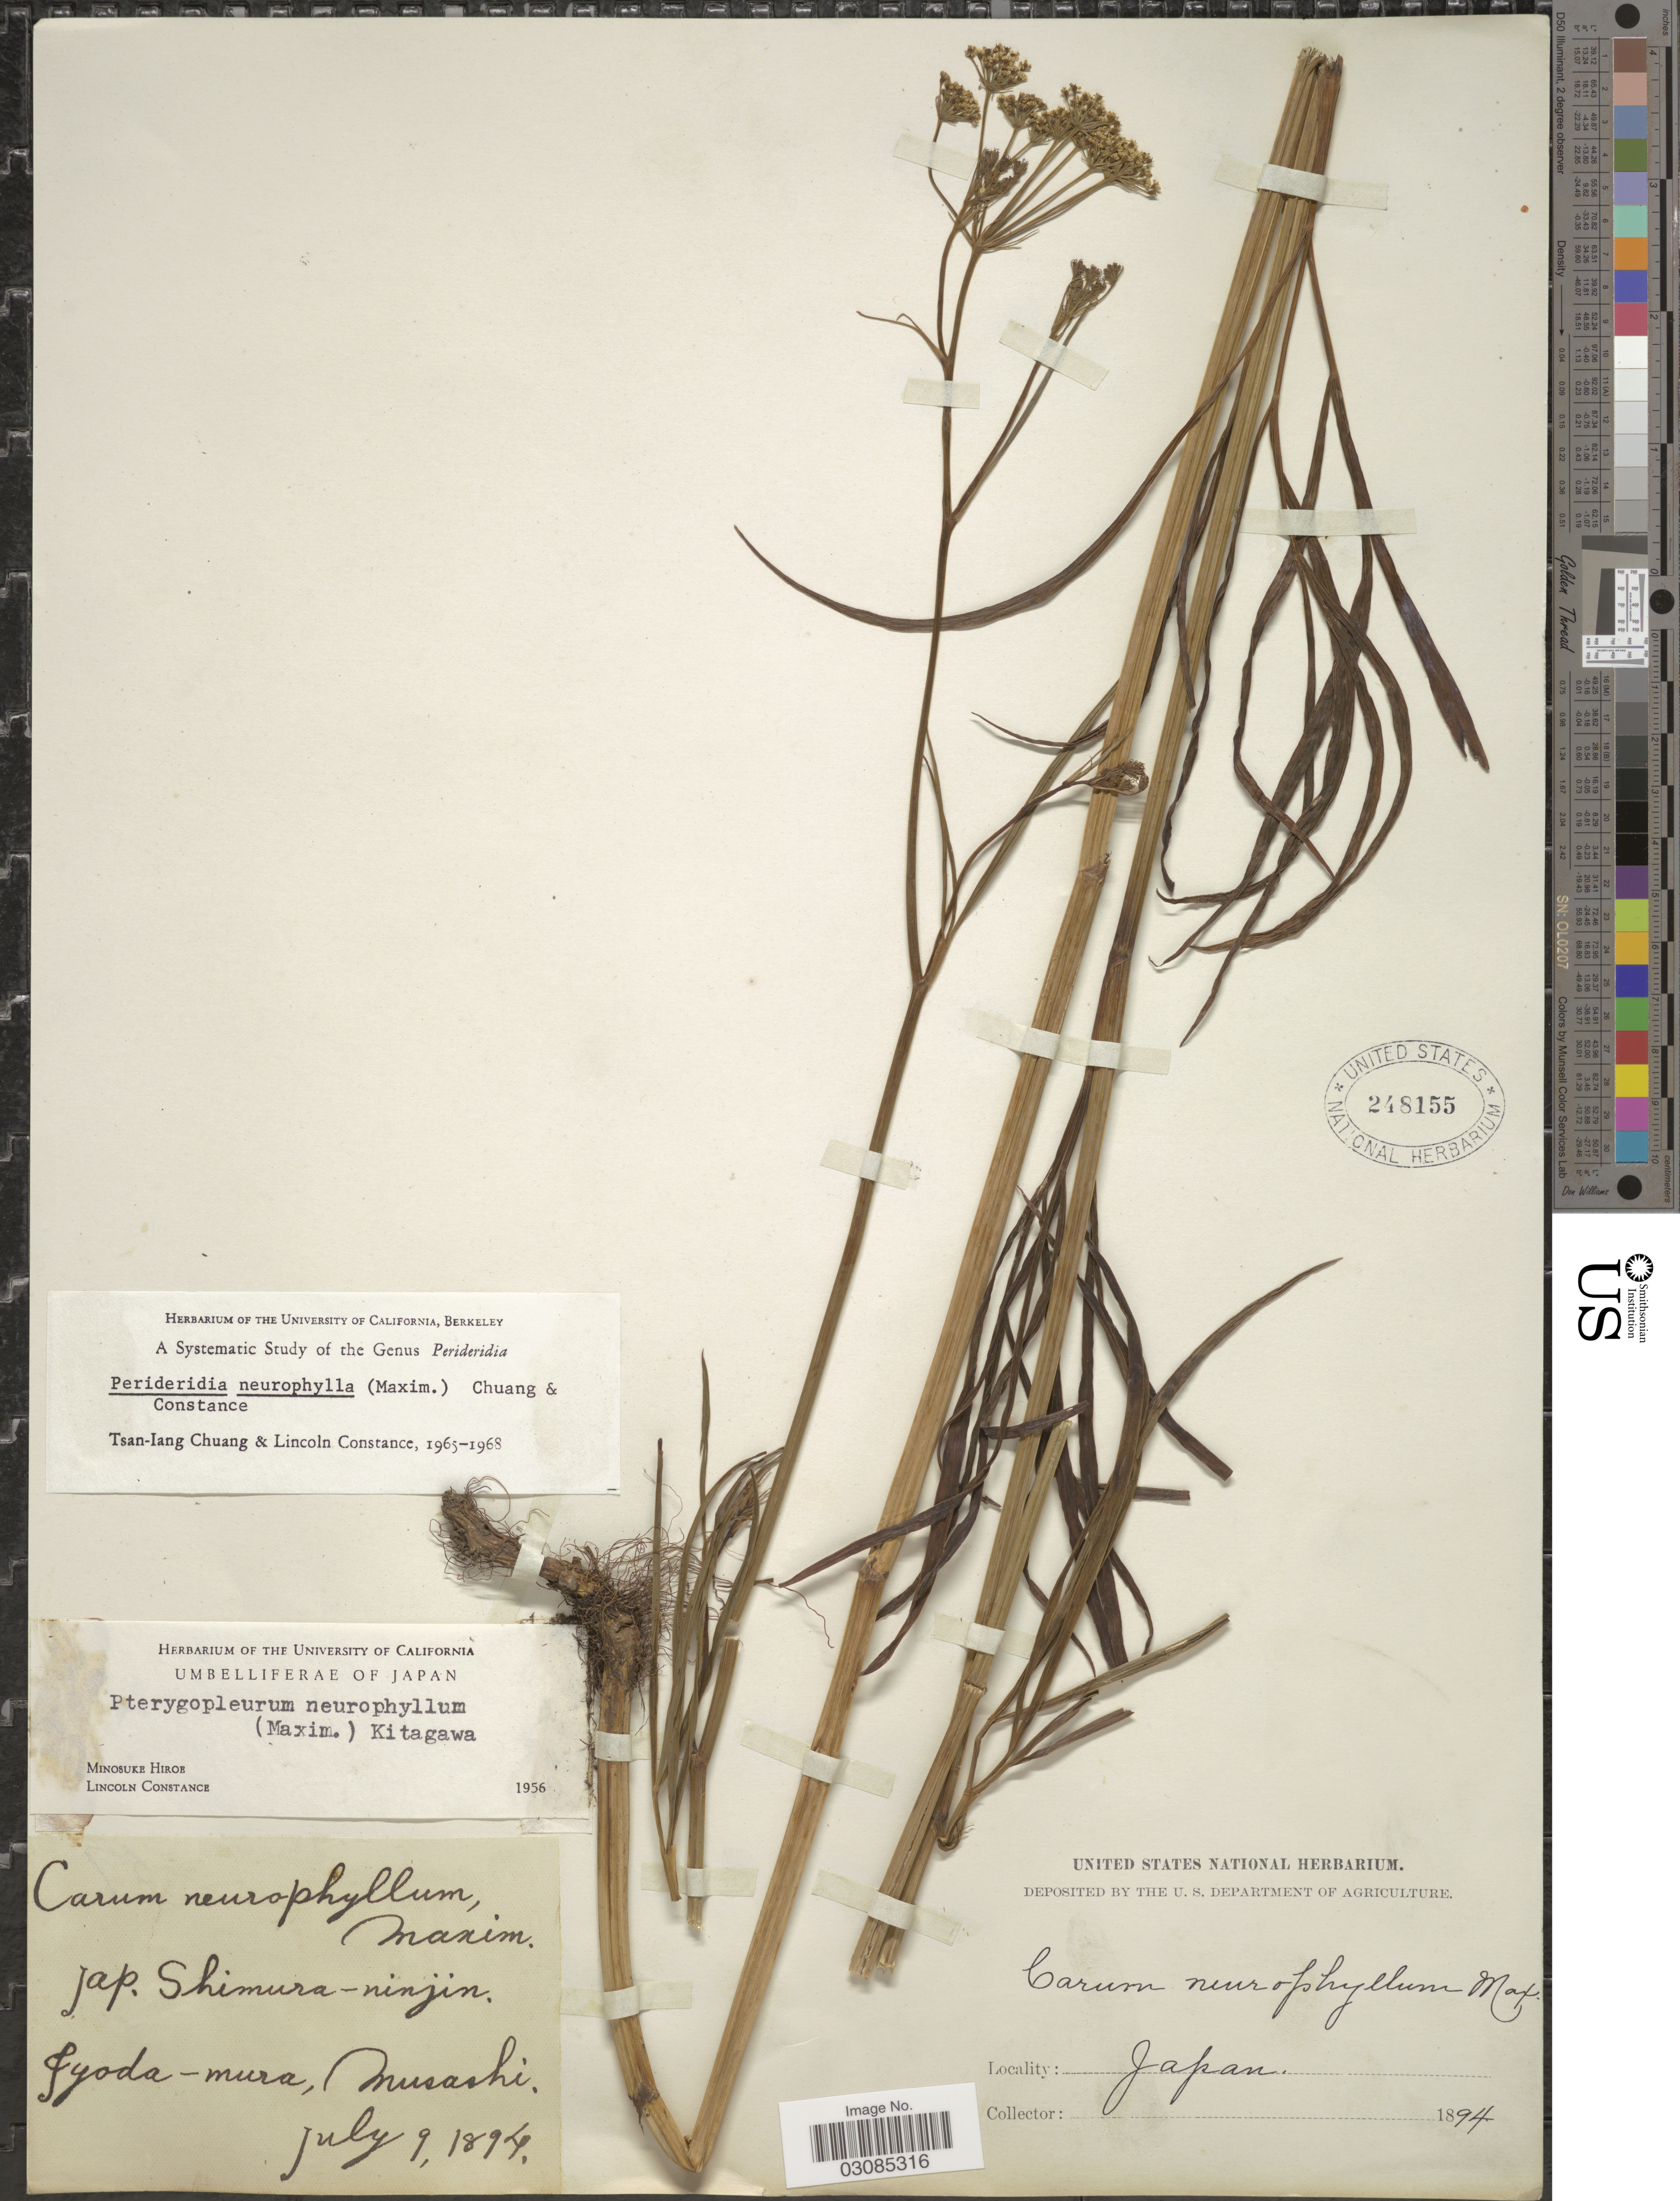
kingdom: Plantae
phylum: Tracheophyta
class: Magnoliopsida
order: Apiales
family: Apiaceae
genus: Carum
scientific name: Carum neurophyllum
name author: (Maxim.) Franch. & Sav.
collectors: ex herb. United States National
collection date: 1894-07-09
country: Japan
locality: Iyoda-mura, Musashi.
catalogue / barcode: US 248155